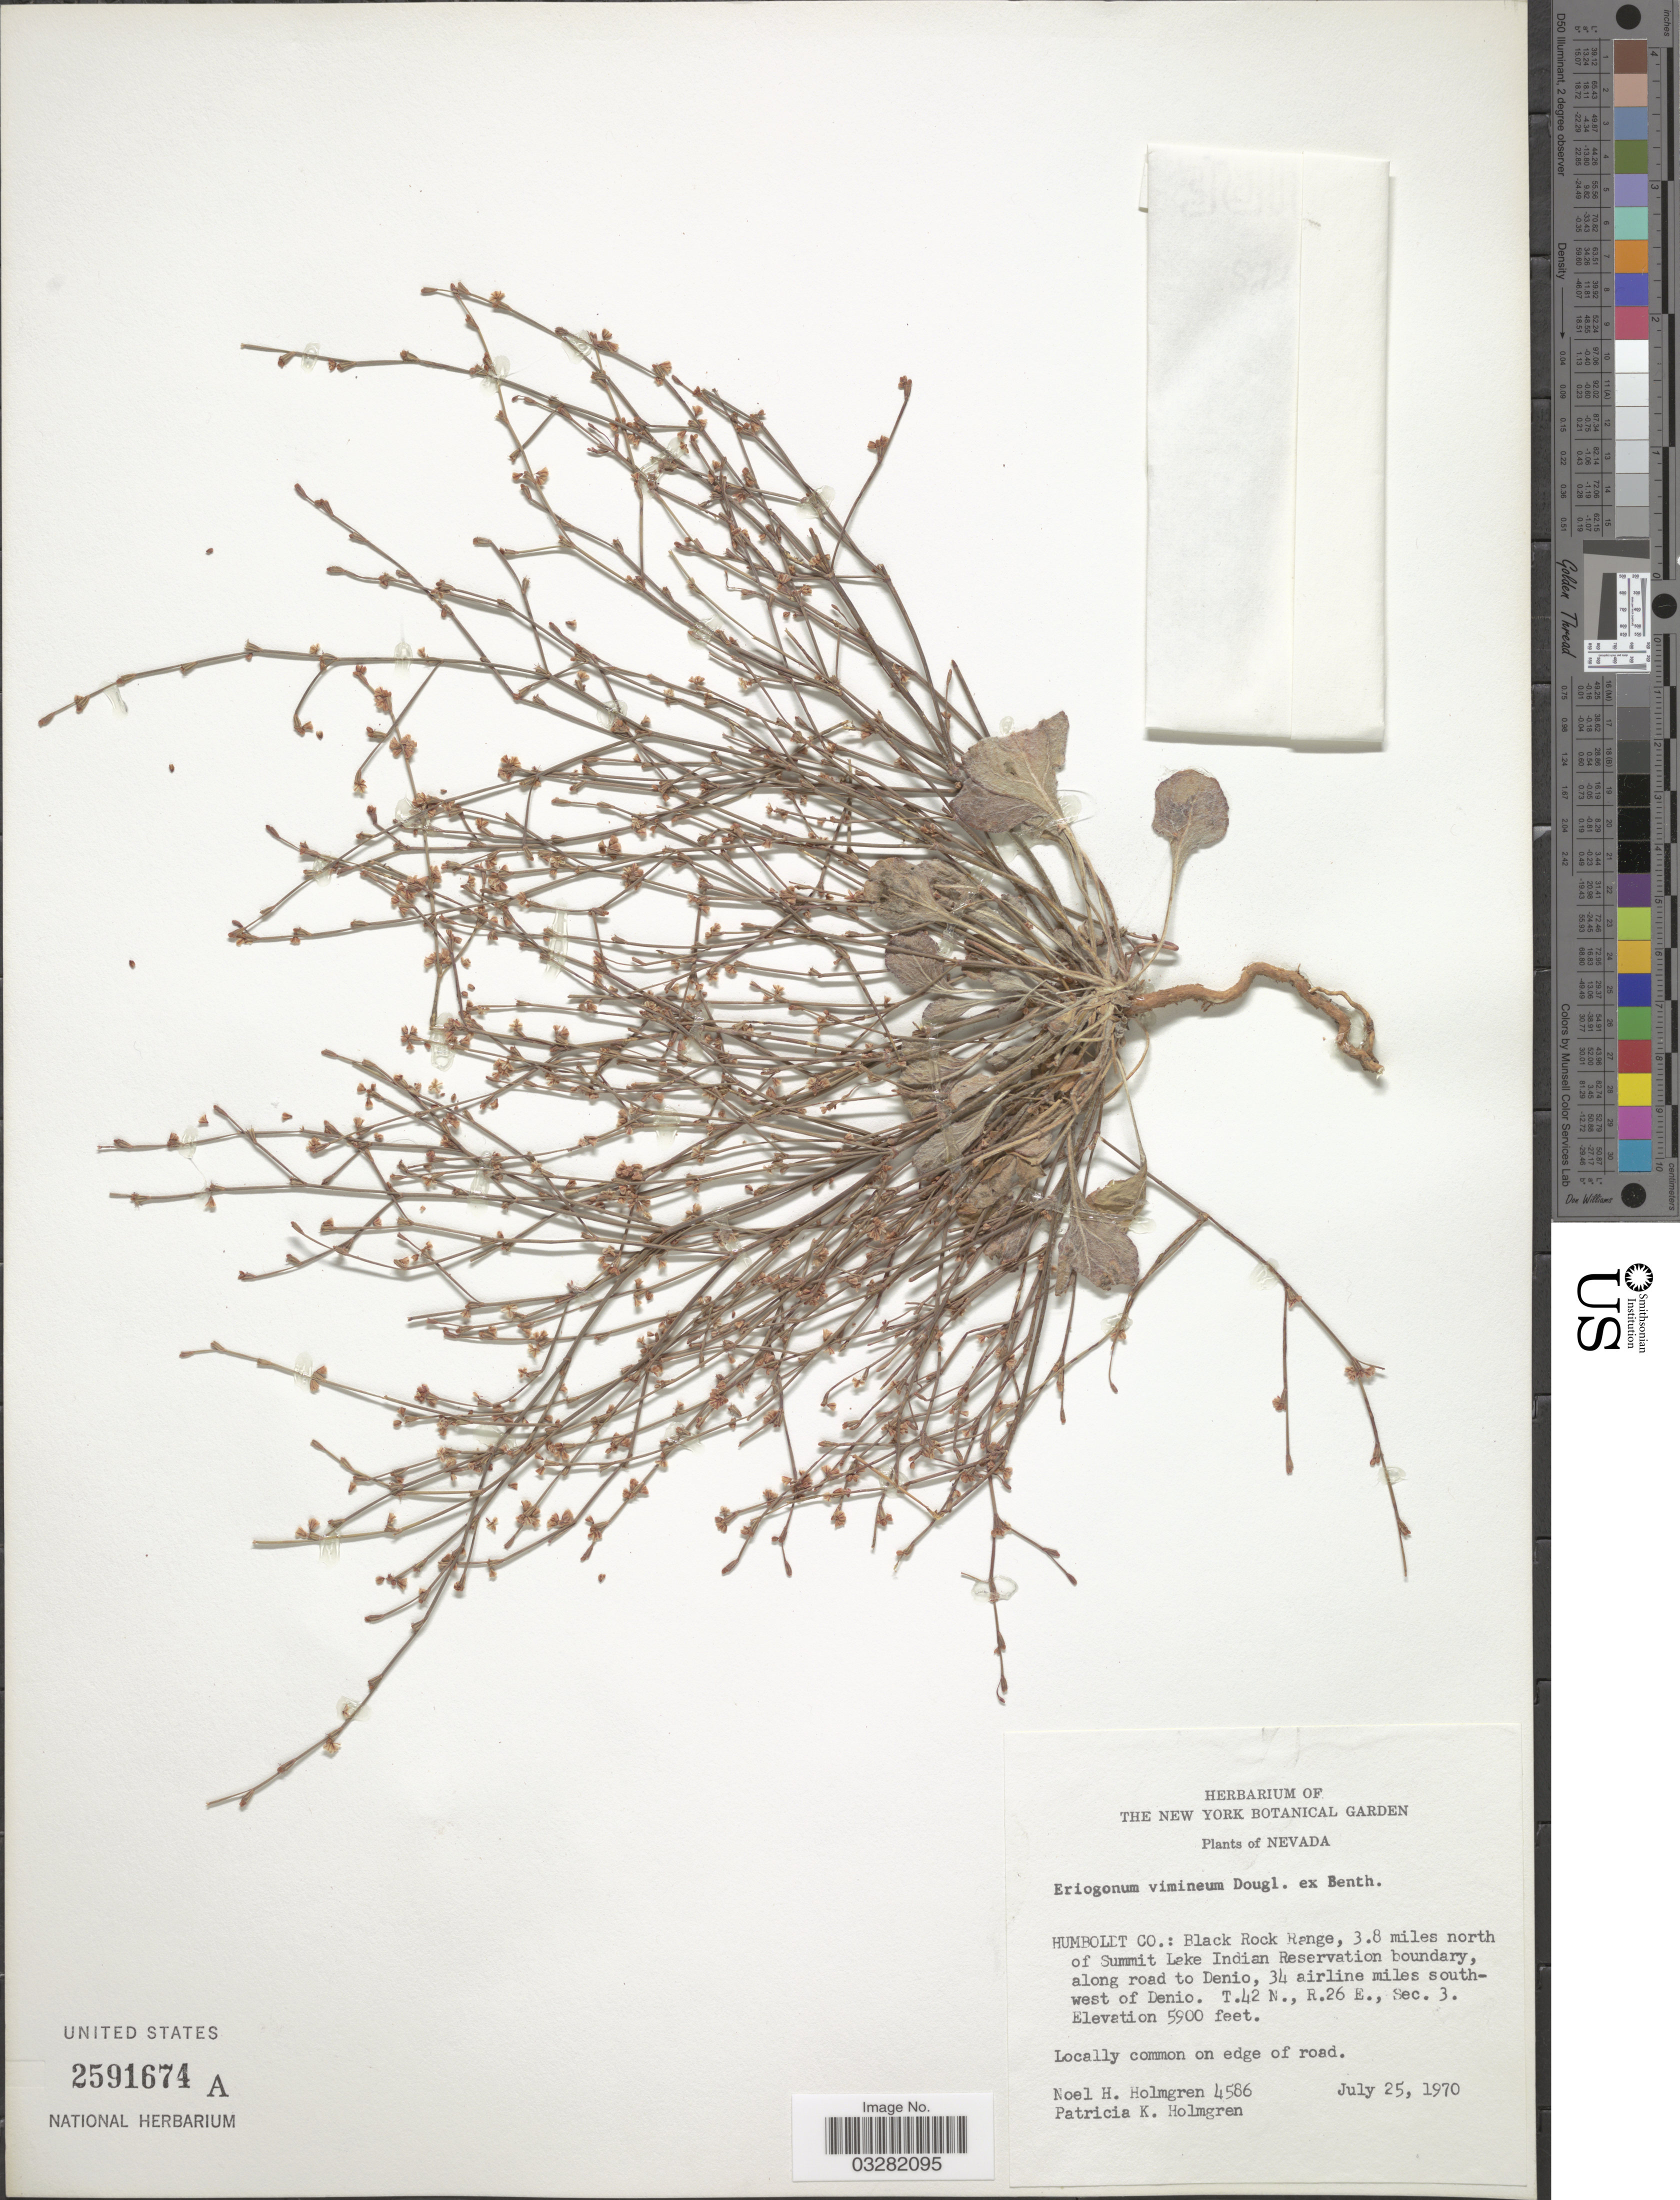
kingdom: Plantae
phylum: Tracheophyta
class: Magnoliopsida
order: Caryophyllales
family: Polygonaceae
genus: Eriogonum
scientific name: Eriogonum vimineum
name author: Douglas ex Benth.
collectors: N. H. Holmgren & P. K. Holmgren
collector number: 4586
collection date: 1970-07-25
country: United States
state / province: Nevada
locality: Humboldt Co.: Black Rock Range, 3.8 miles north of Summit Lake Indian Reservation boundary, along road to Denio, 34 airline miles south-west of Denio. T.42 N., R.26 E., Sec. 3.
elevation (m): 1798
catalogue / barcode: US 2591674A